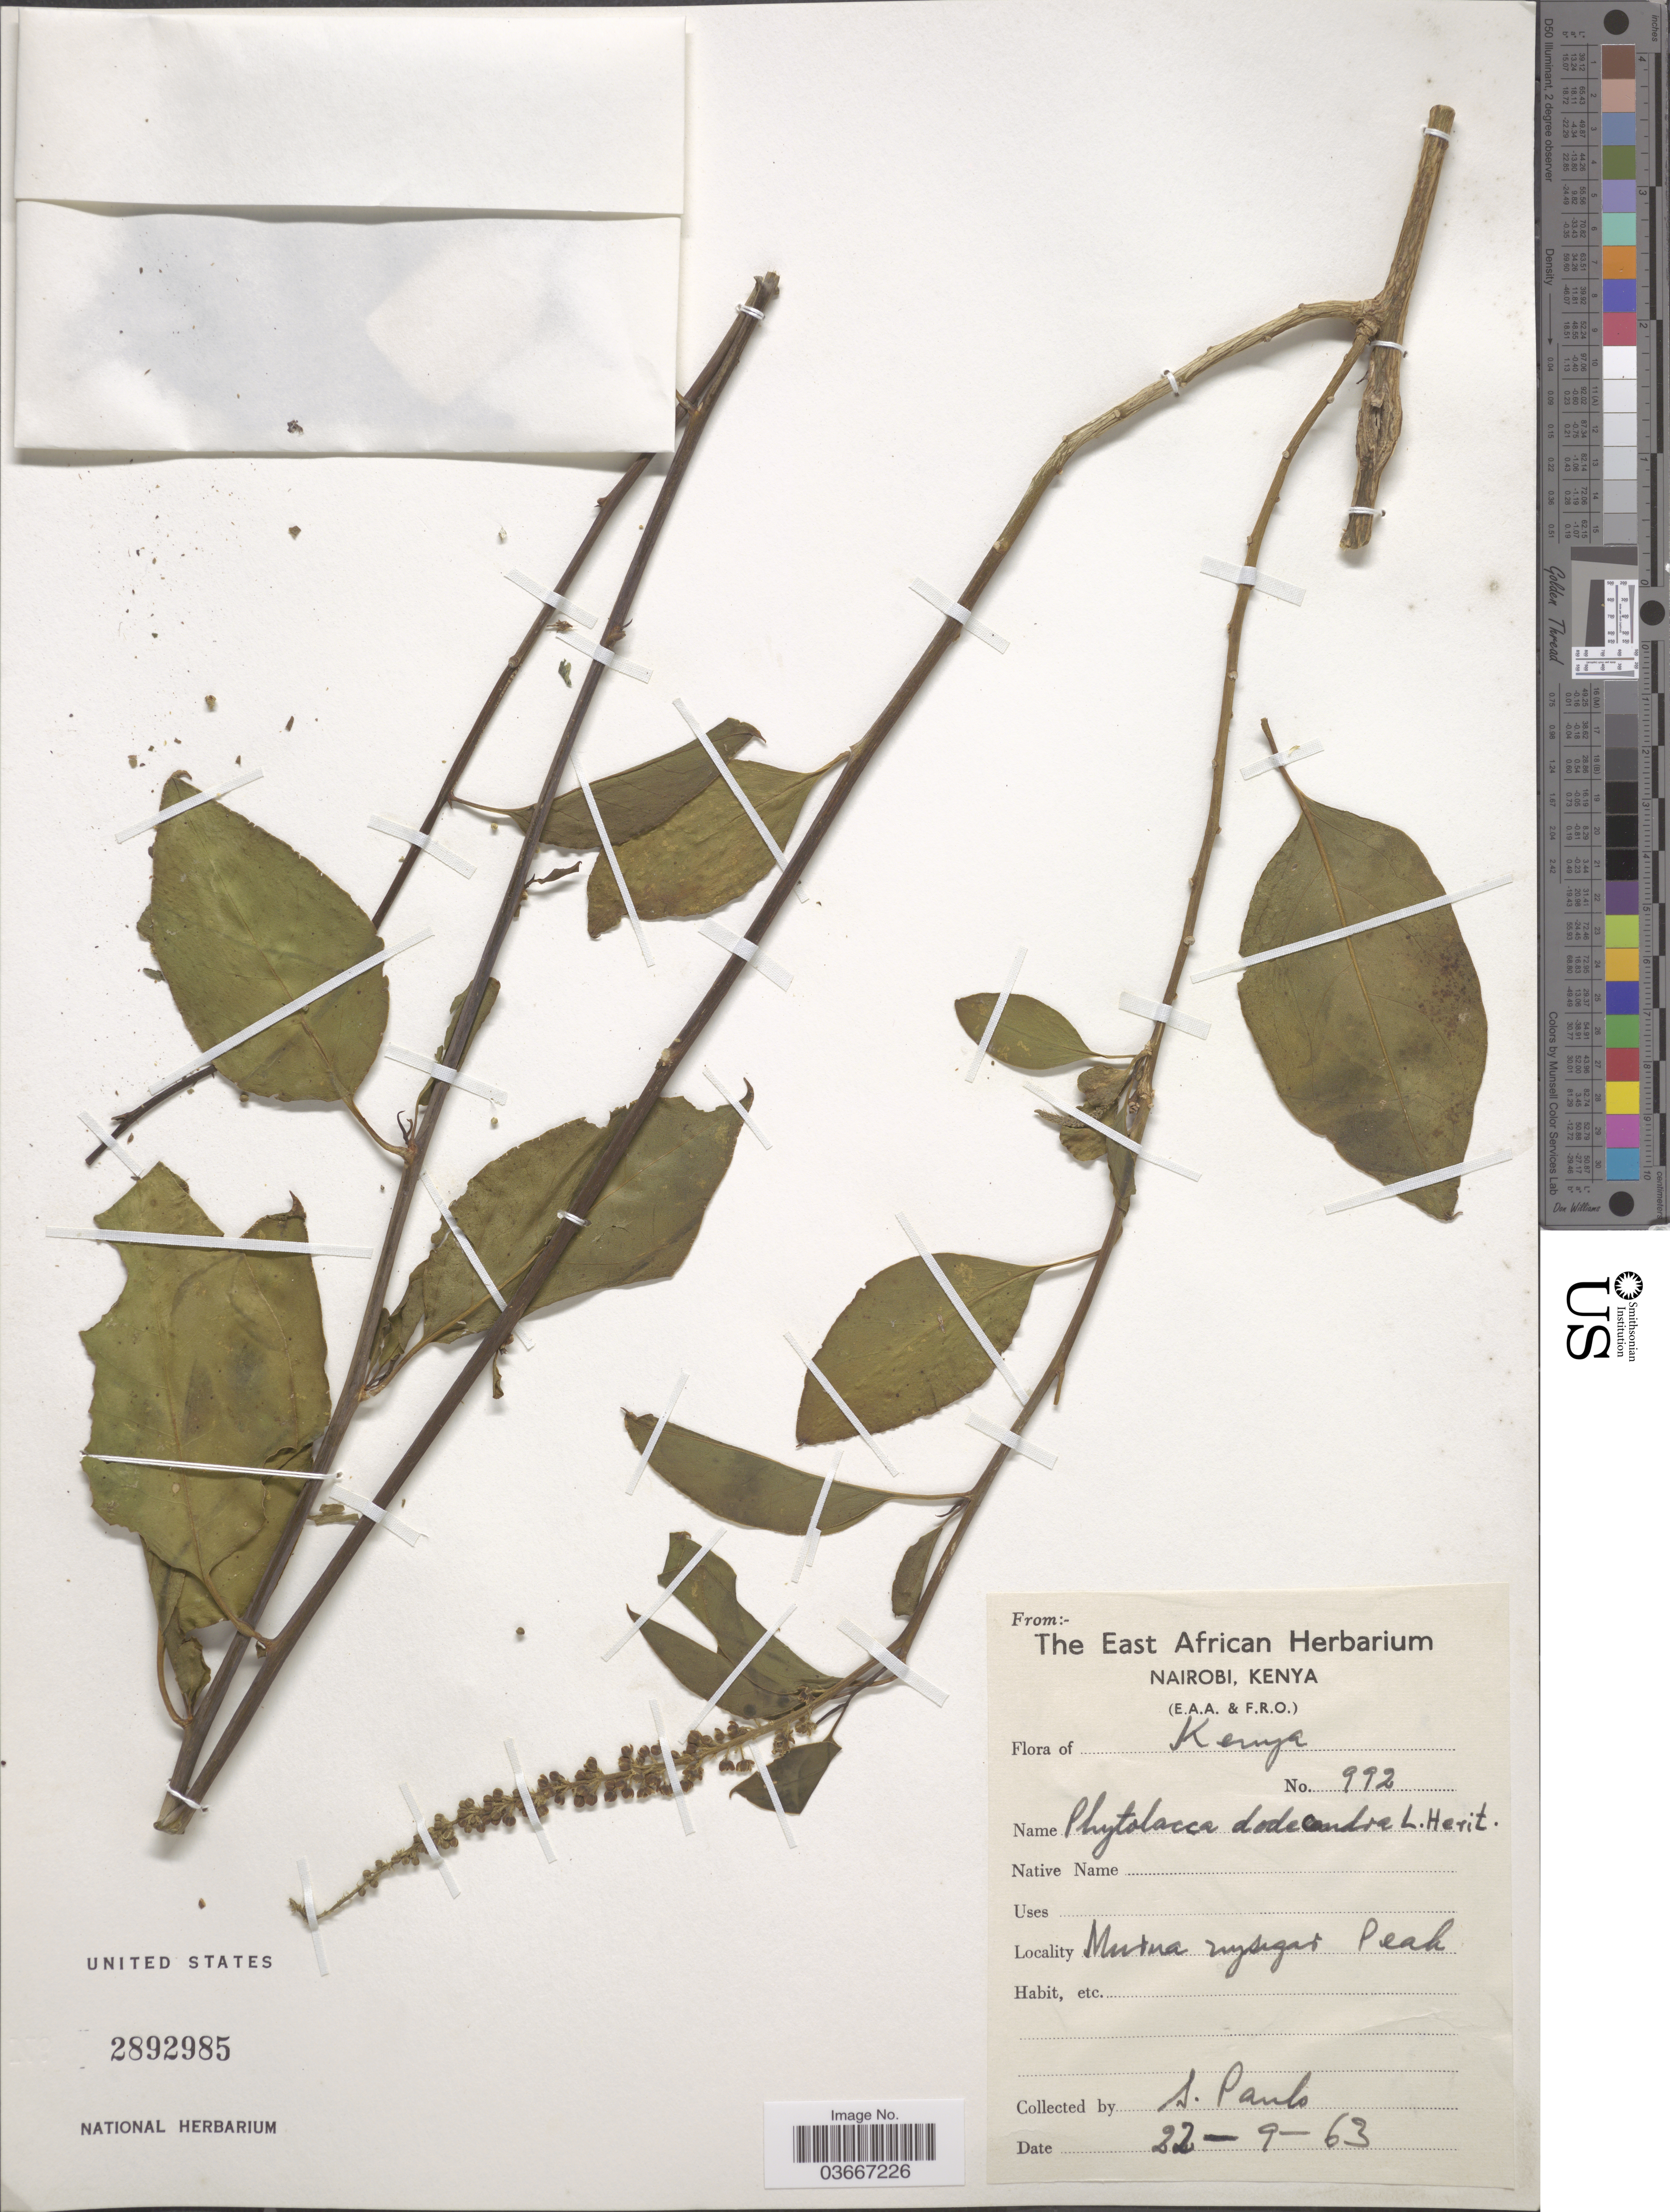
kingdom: Plantae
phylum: Tracheophyta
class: Magnoliopsida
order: Caryophyllales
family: Phytolaccaceae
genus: Phytolacca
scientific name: Phytolacca dodecandra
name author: L'Hér.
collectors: S. Paulo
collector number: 992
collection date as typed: Transcribed d/m/y: 22/9/63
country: Kenya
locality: Mutua Nysegar Peak. [interpreted]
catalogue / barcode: US 2892985